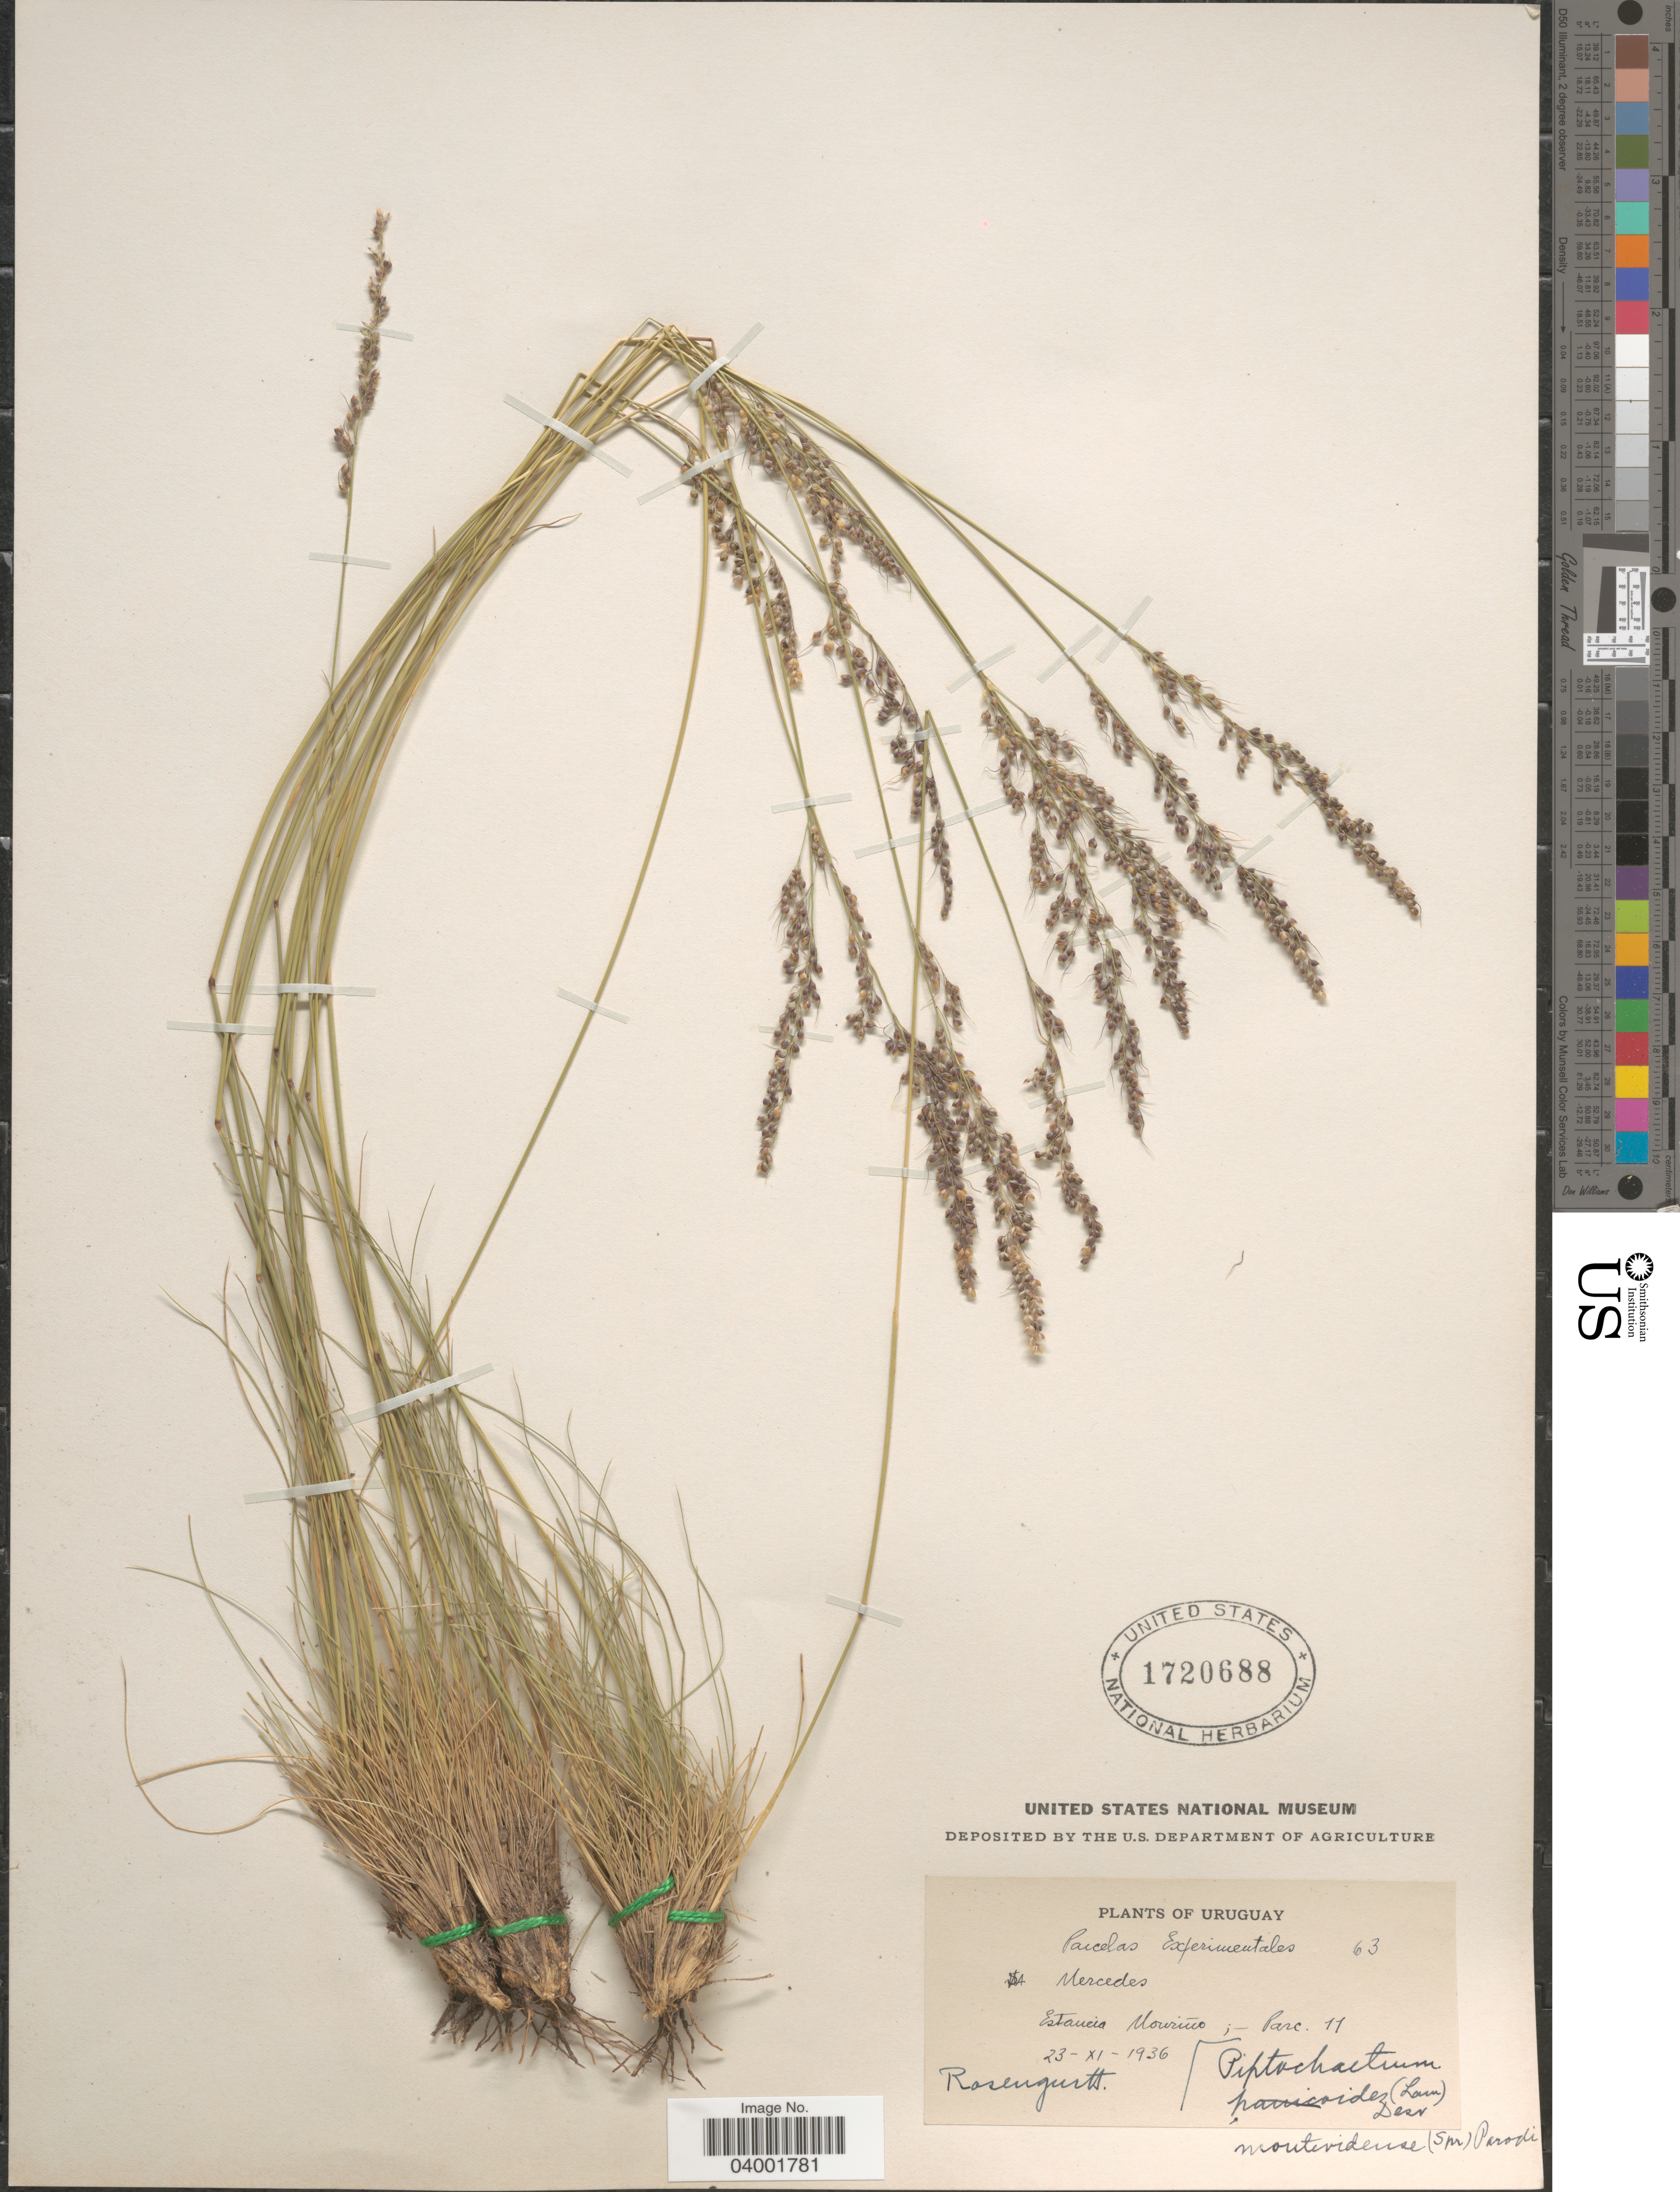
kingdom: Plantae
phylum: Tracheophyta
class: Liliopsida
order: Poales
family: Poaceae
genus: Piptochaetium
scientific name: Piptochaetium montevidense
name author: (Spreng.) Parodi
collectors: Rosengurtt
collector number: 63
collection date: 1936-11-23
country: Uruguay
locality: Mercedes. Estancia Mouriño; Parc. 11.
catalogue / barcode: US 1720688